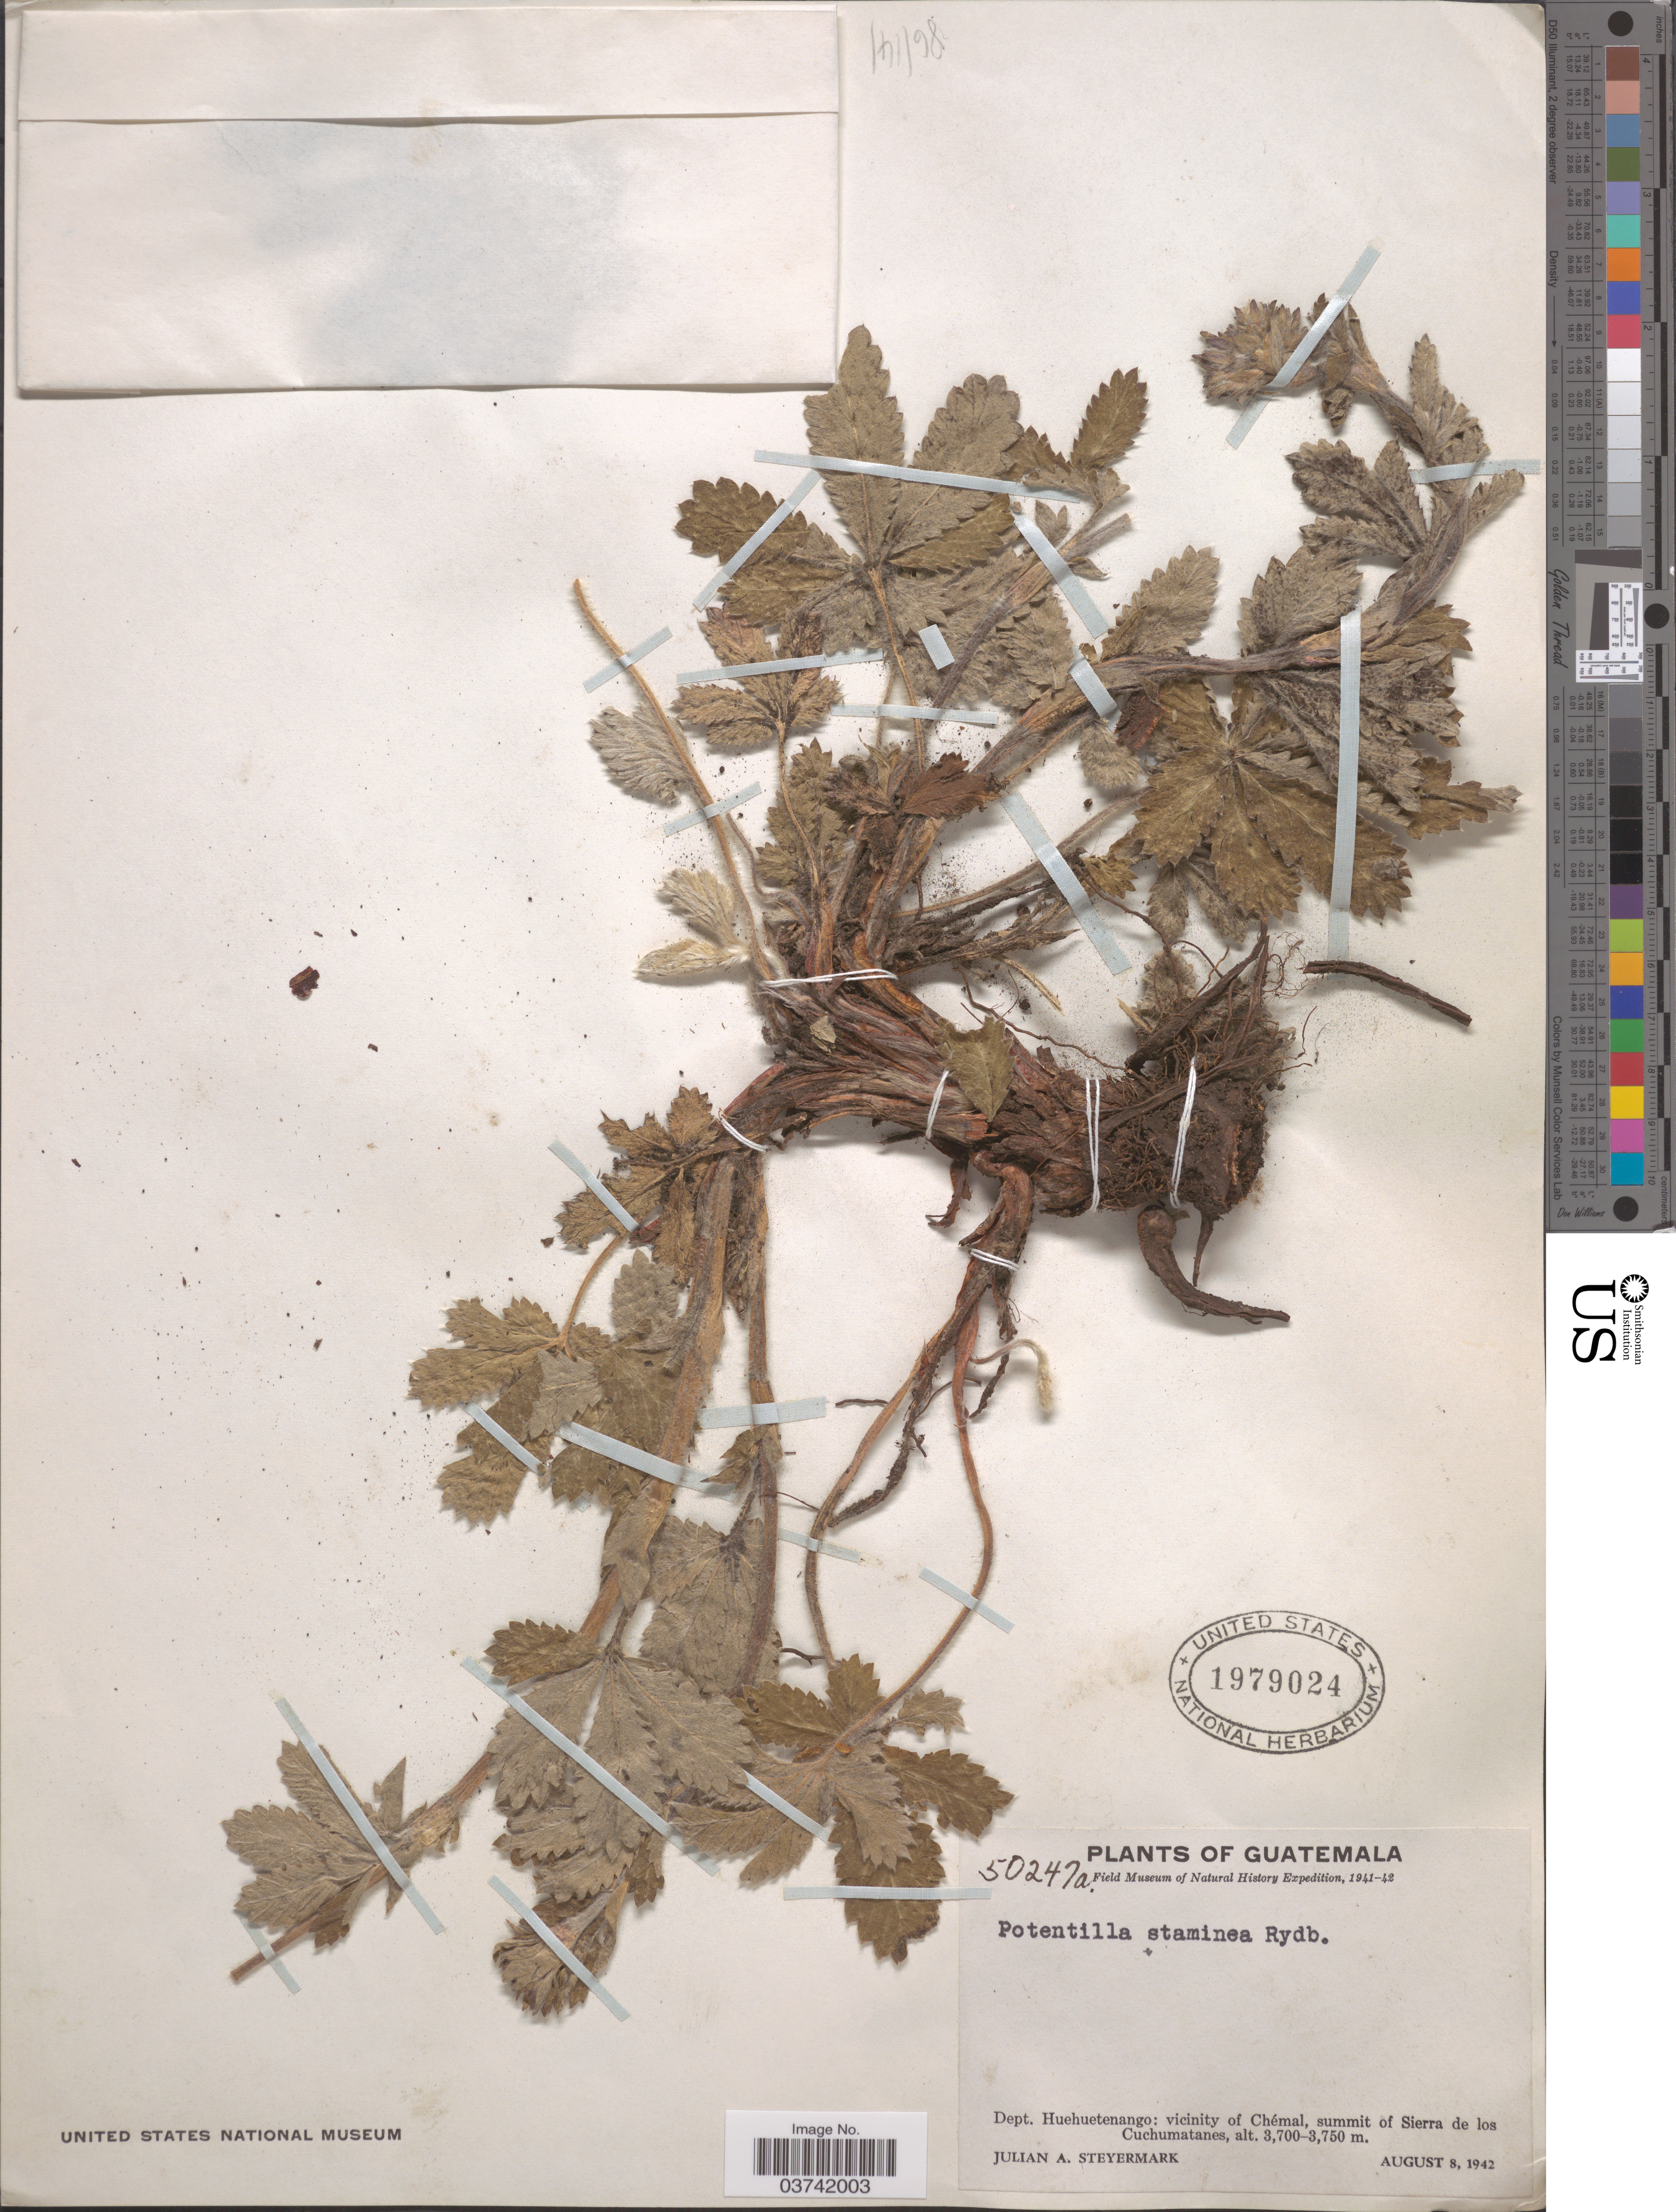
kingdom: Plantae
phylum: Tracheophyta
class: Magnoliopsida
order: Rosales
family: Rosaceae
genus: Potentilla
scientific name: Potentilla staminea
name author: Rydb.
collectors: J. Steyermark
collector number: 50247a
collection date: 1942-08-08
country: Guatemala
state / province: Huehuetenango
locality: Dept. Huehuetenango: vicinity of Chémal, summit of Sierra de los Cuchumatanes.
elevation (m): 3700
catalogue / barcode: US 1979024